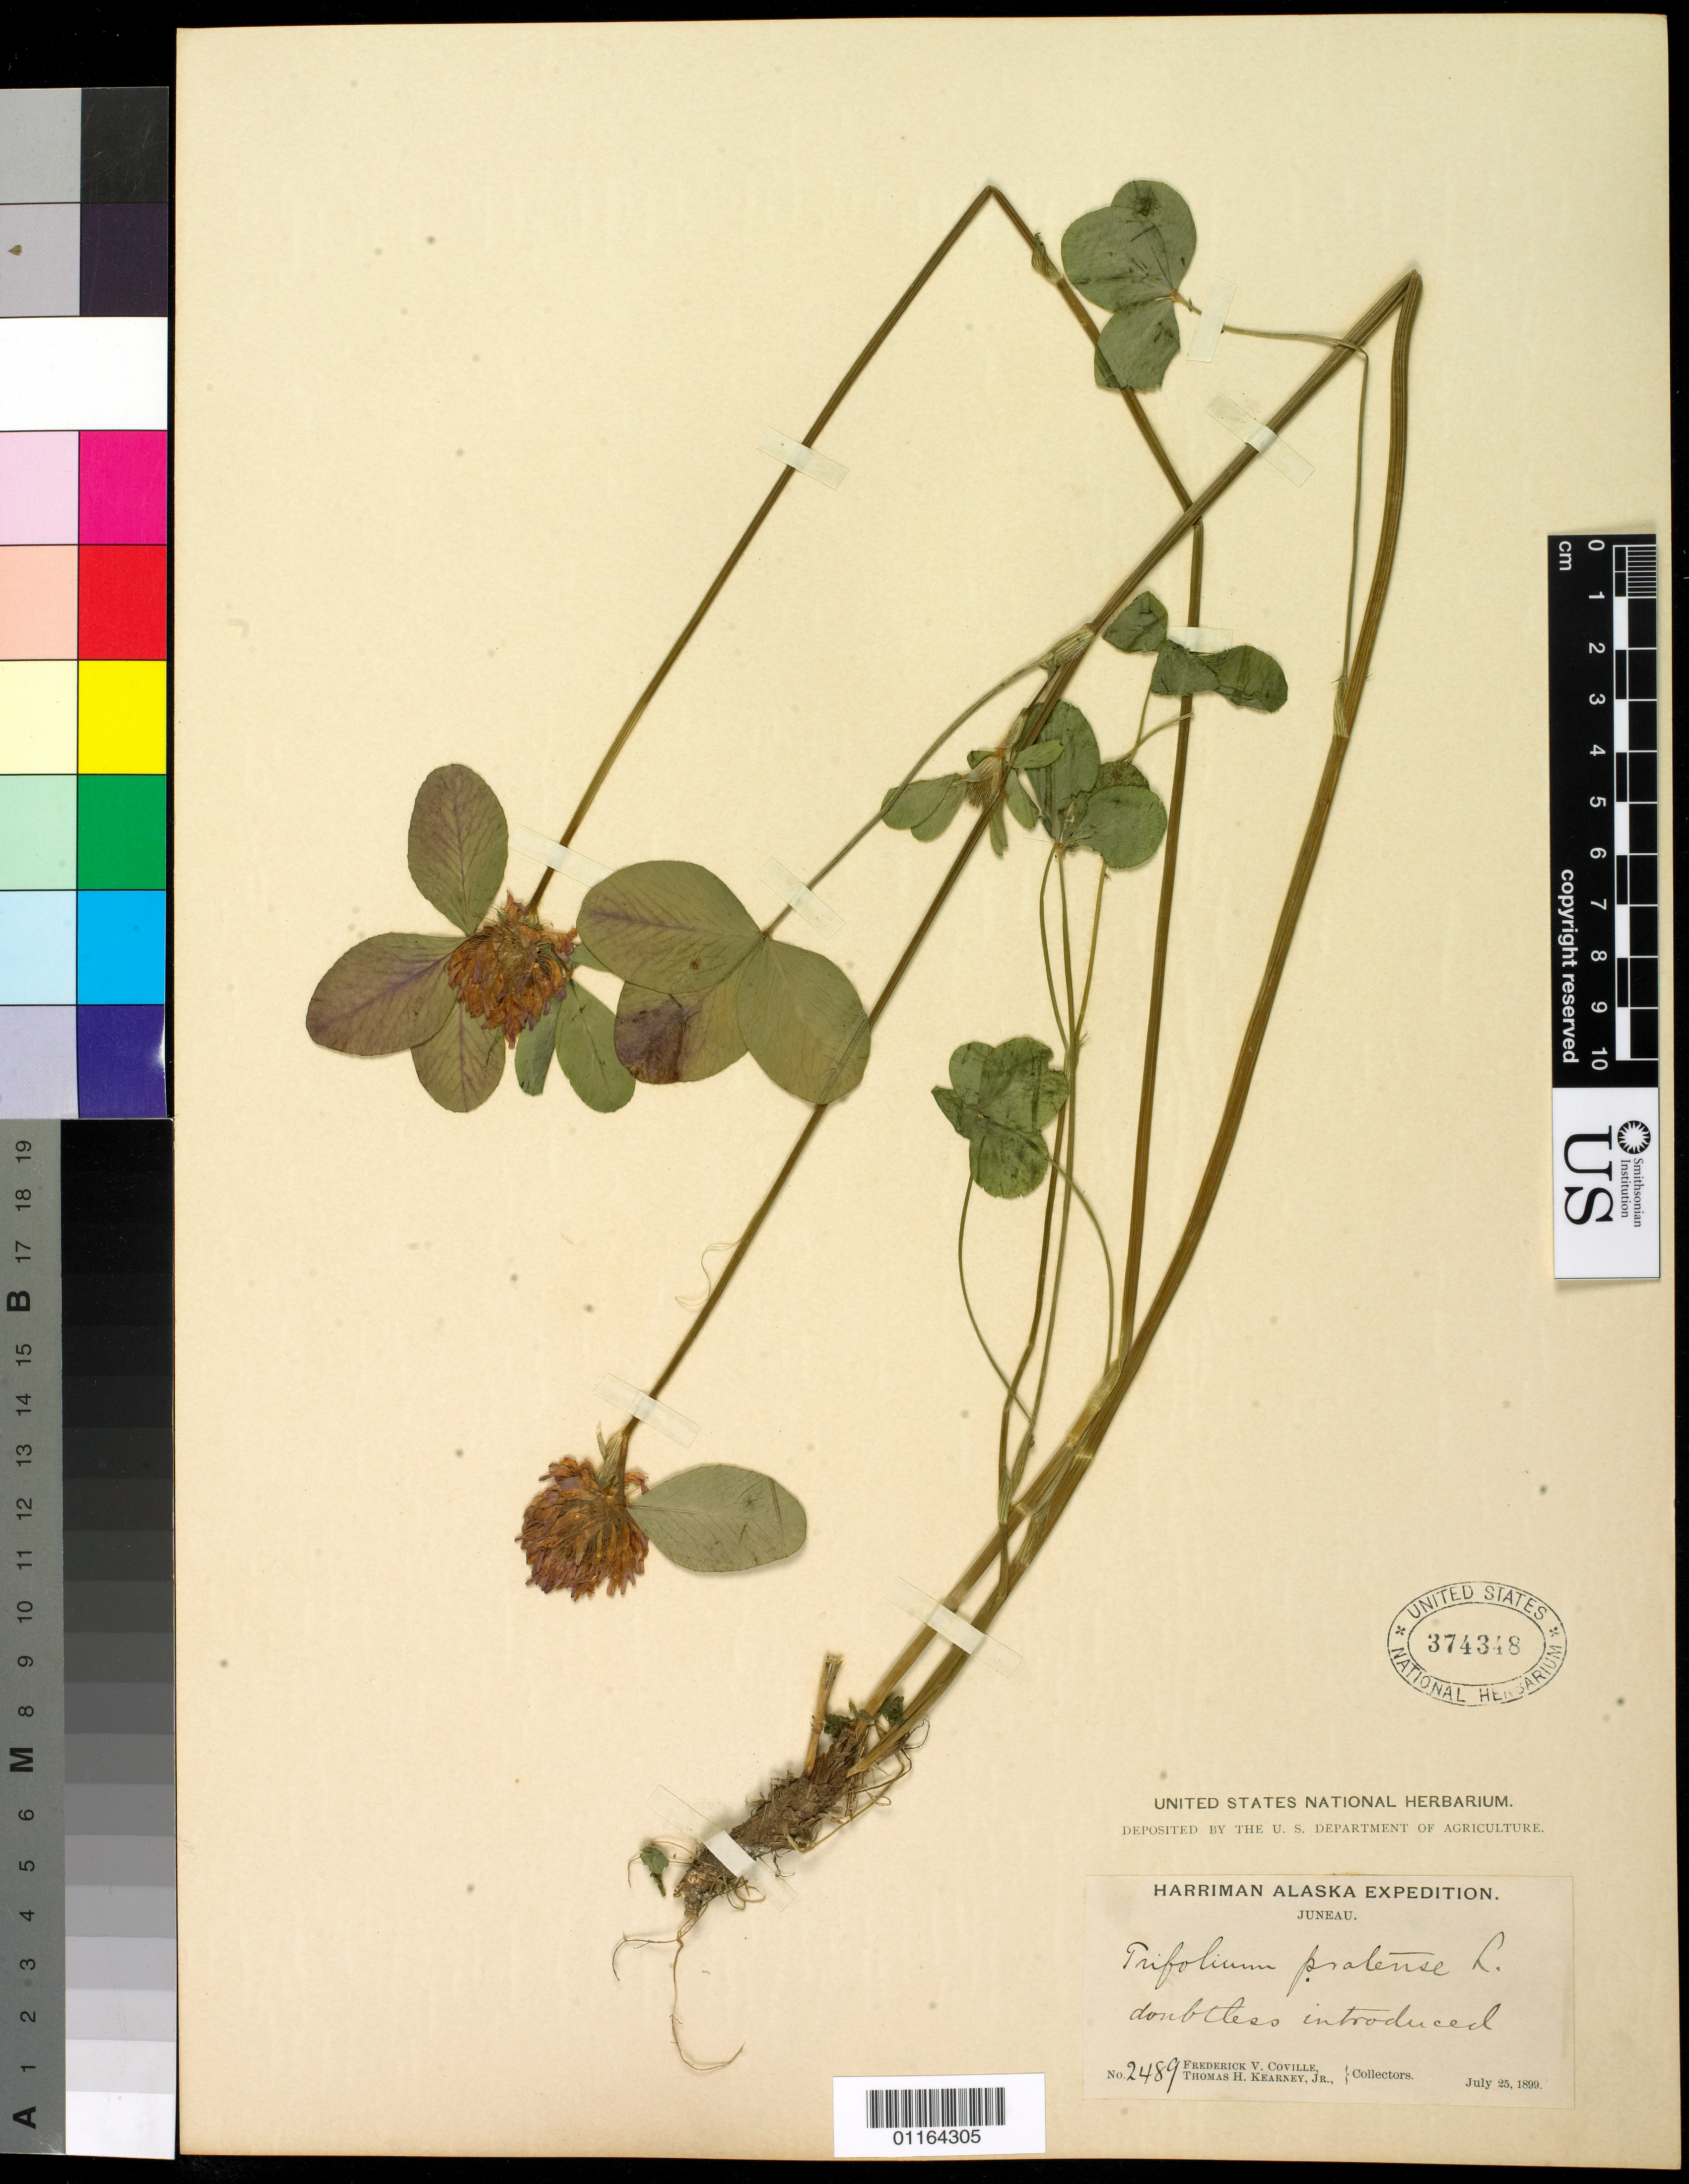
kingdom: Plantae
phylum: Tracheophyta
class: Magnoliopsida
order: Fabales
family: Fabaceae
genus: Trifolium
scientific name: Trifolium pratense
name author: L.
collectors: F. V. Coville & T. H. Kearney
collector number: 2489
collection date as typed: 25 Jul 1899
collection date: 1899-07-25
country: United States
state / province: Alaska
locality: Juneau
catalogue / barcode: US 374348